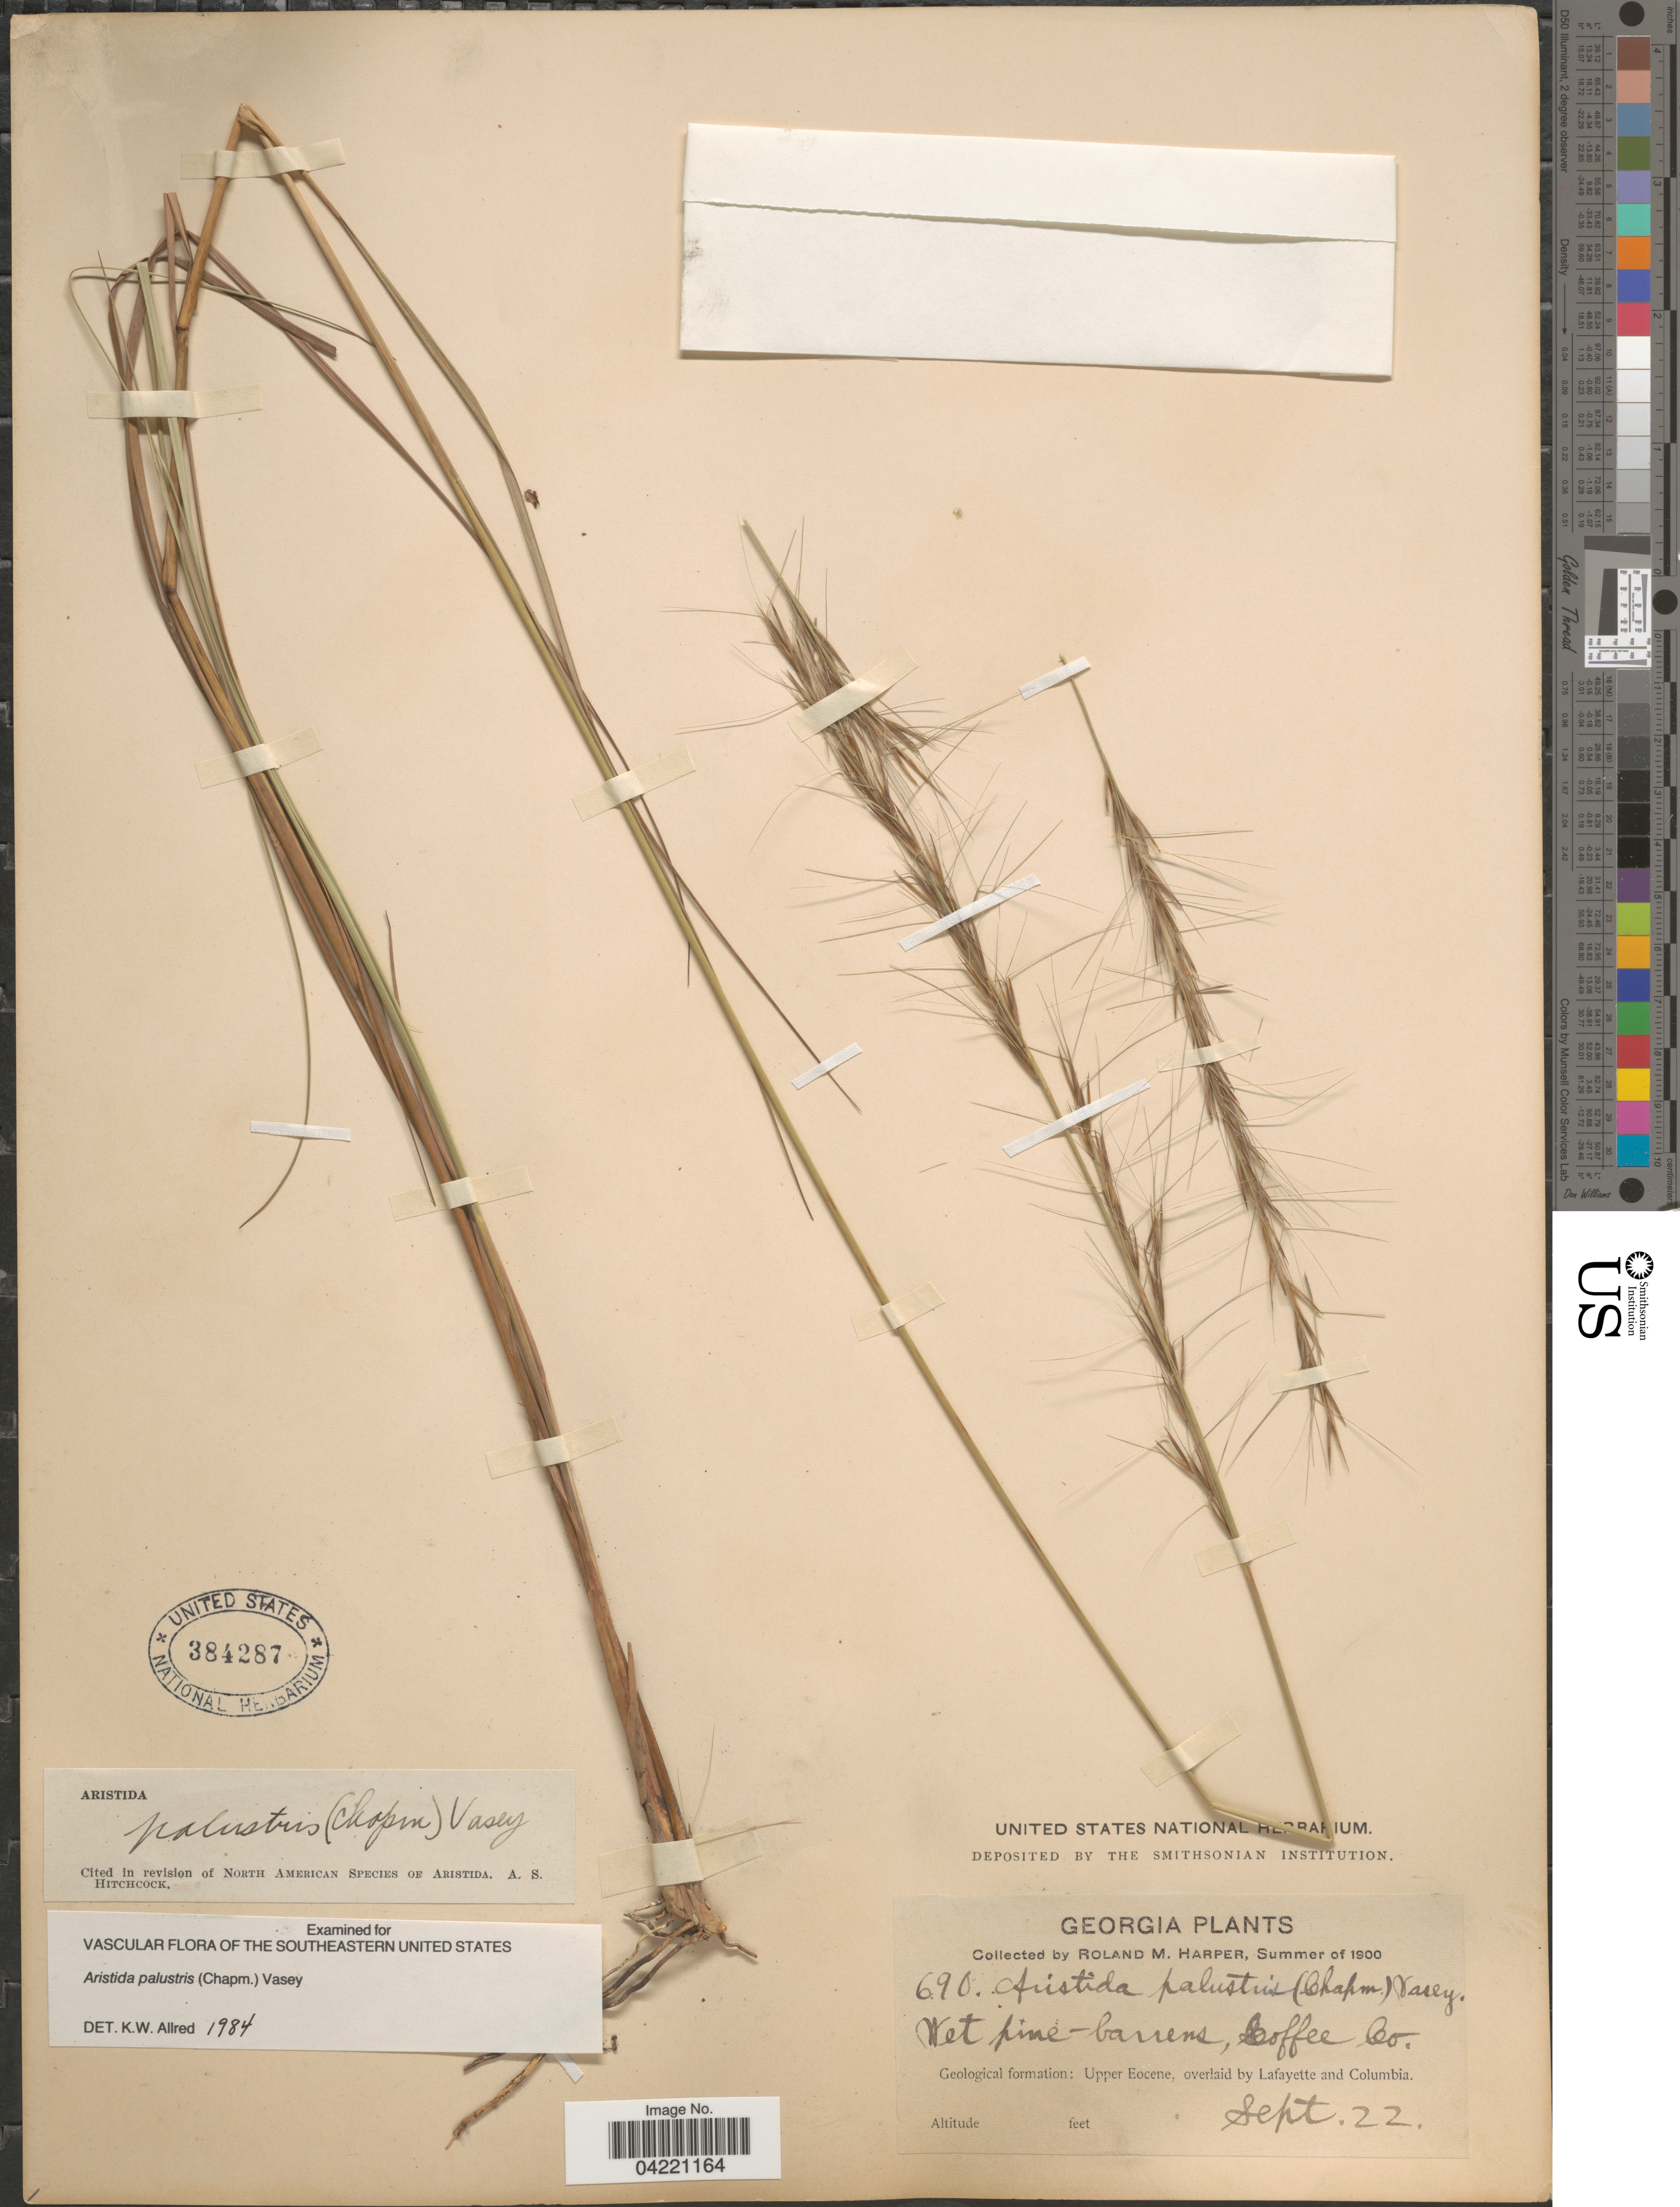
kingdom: Plantae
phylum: Tracheophyta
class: Liliopsida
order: Poales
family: Poaceae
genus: Aristida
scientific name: Aristida palustris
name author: (Chapm.) Vasey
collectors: R. M. Harper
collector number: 690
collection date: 1900-09-22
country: United States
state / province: Georgia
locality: Wet pine-barrens, Coffee Co. Geological formation: Upper Eocene, overlaid by Lafayette and Columbia.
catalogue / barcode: US 384287